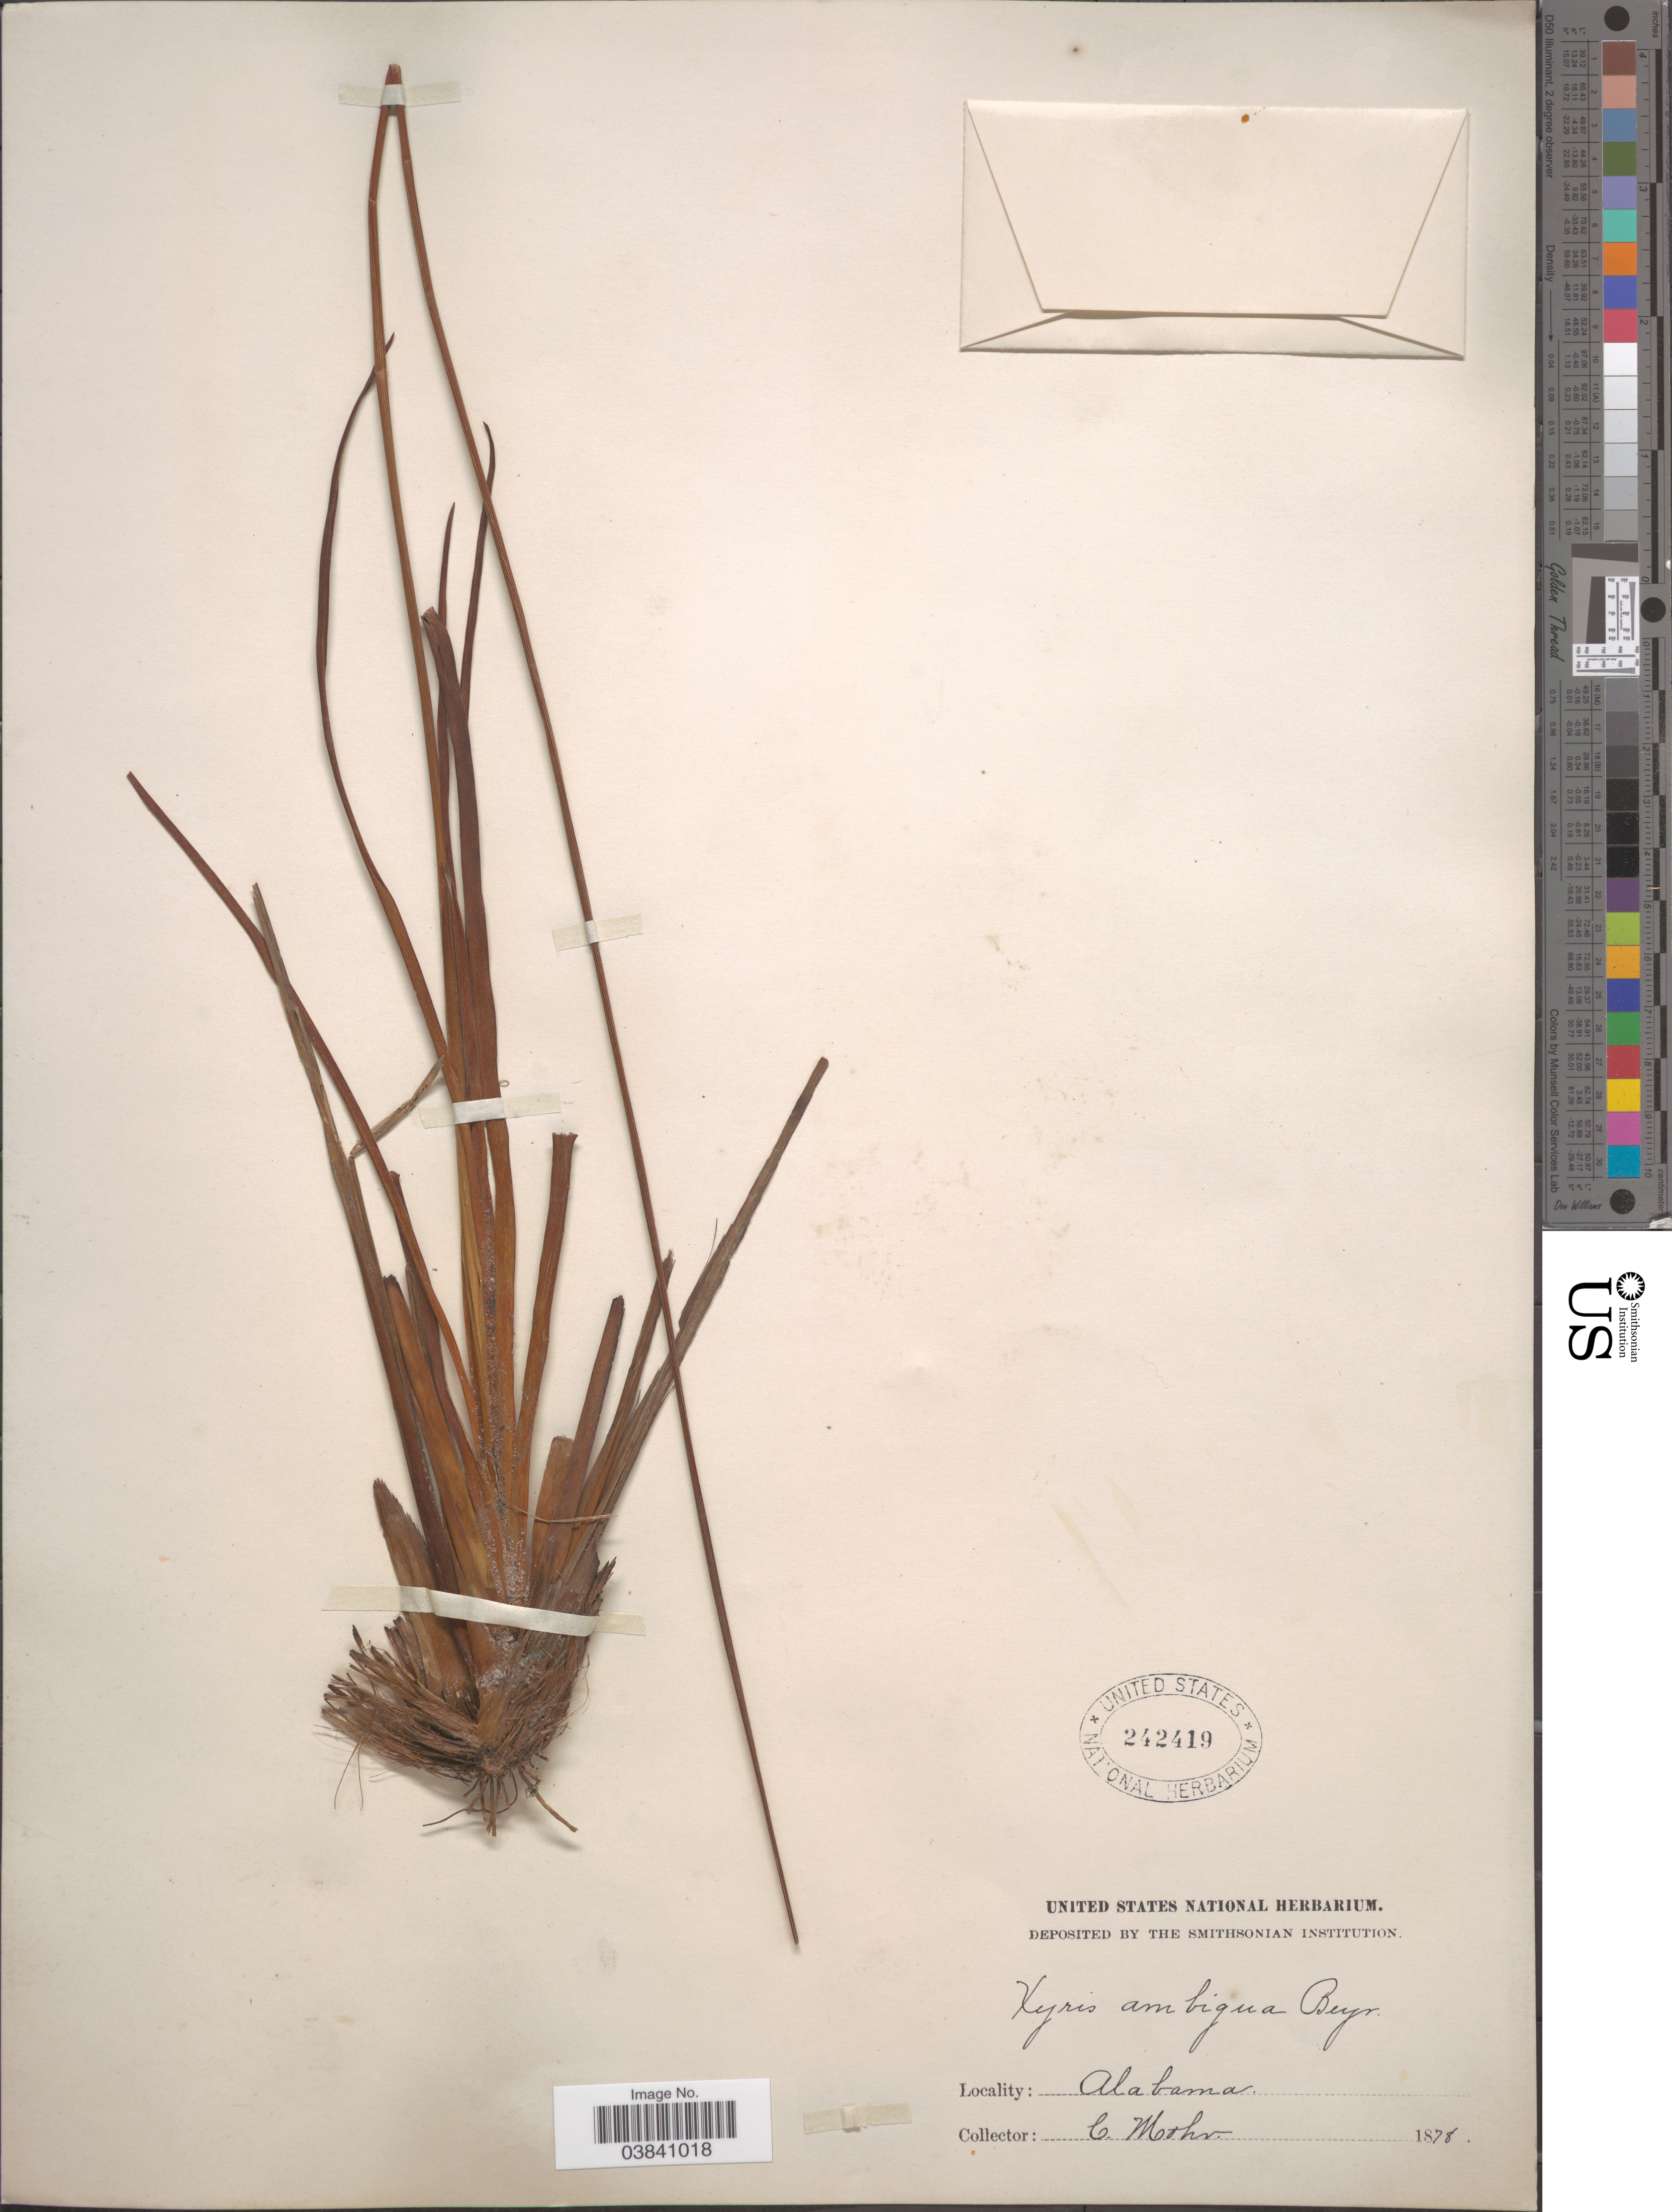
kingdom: Plantae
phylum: Tracheophyta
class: Liliopsida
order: Poales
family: Xyridaceae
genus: Xyris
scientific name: Xyris ambigua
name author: Beyr. ex Kunth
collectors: C. T. Mohr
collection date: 1878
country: United States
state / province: Alabama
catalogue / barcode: US 242419